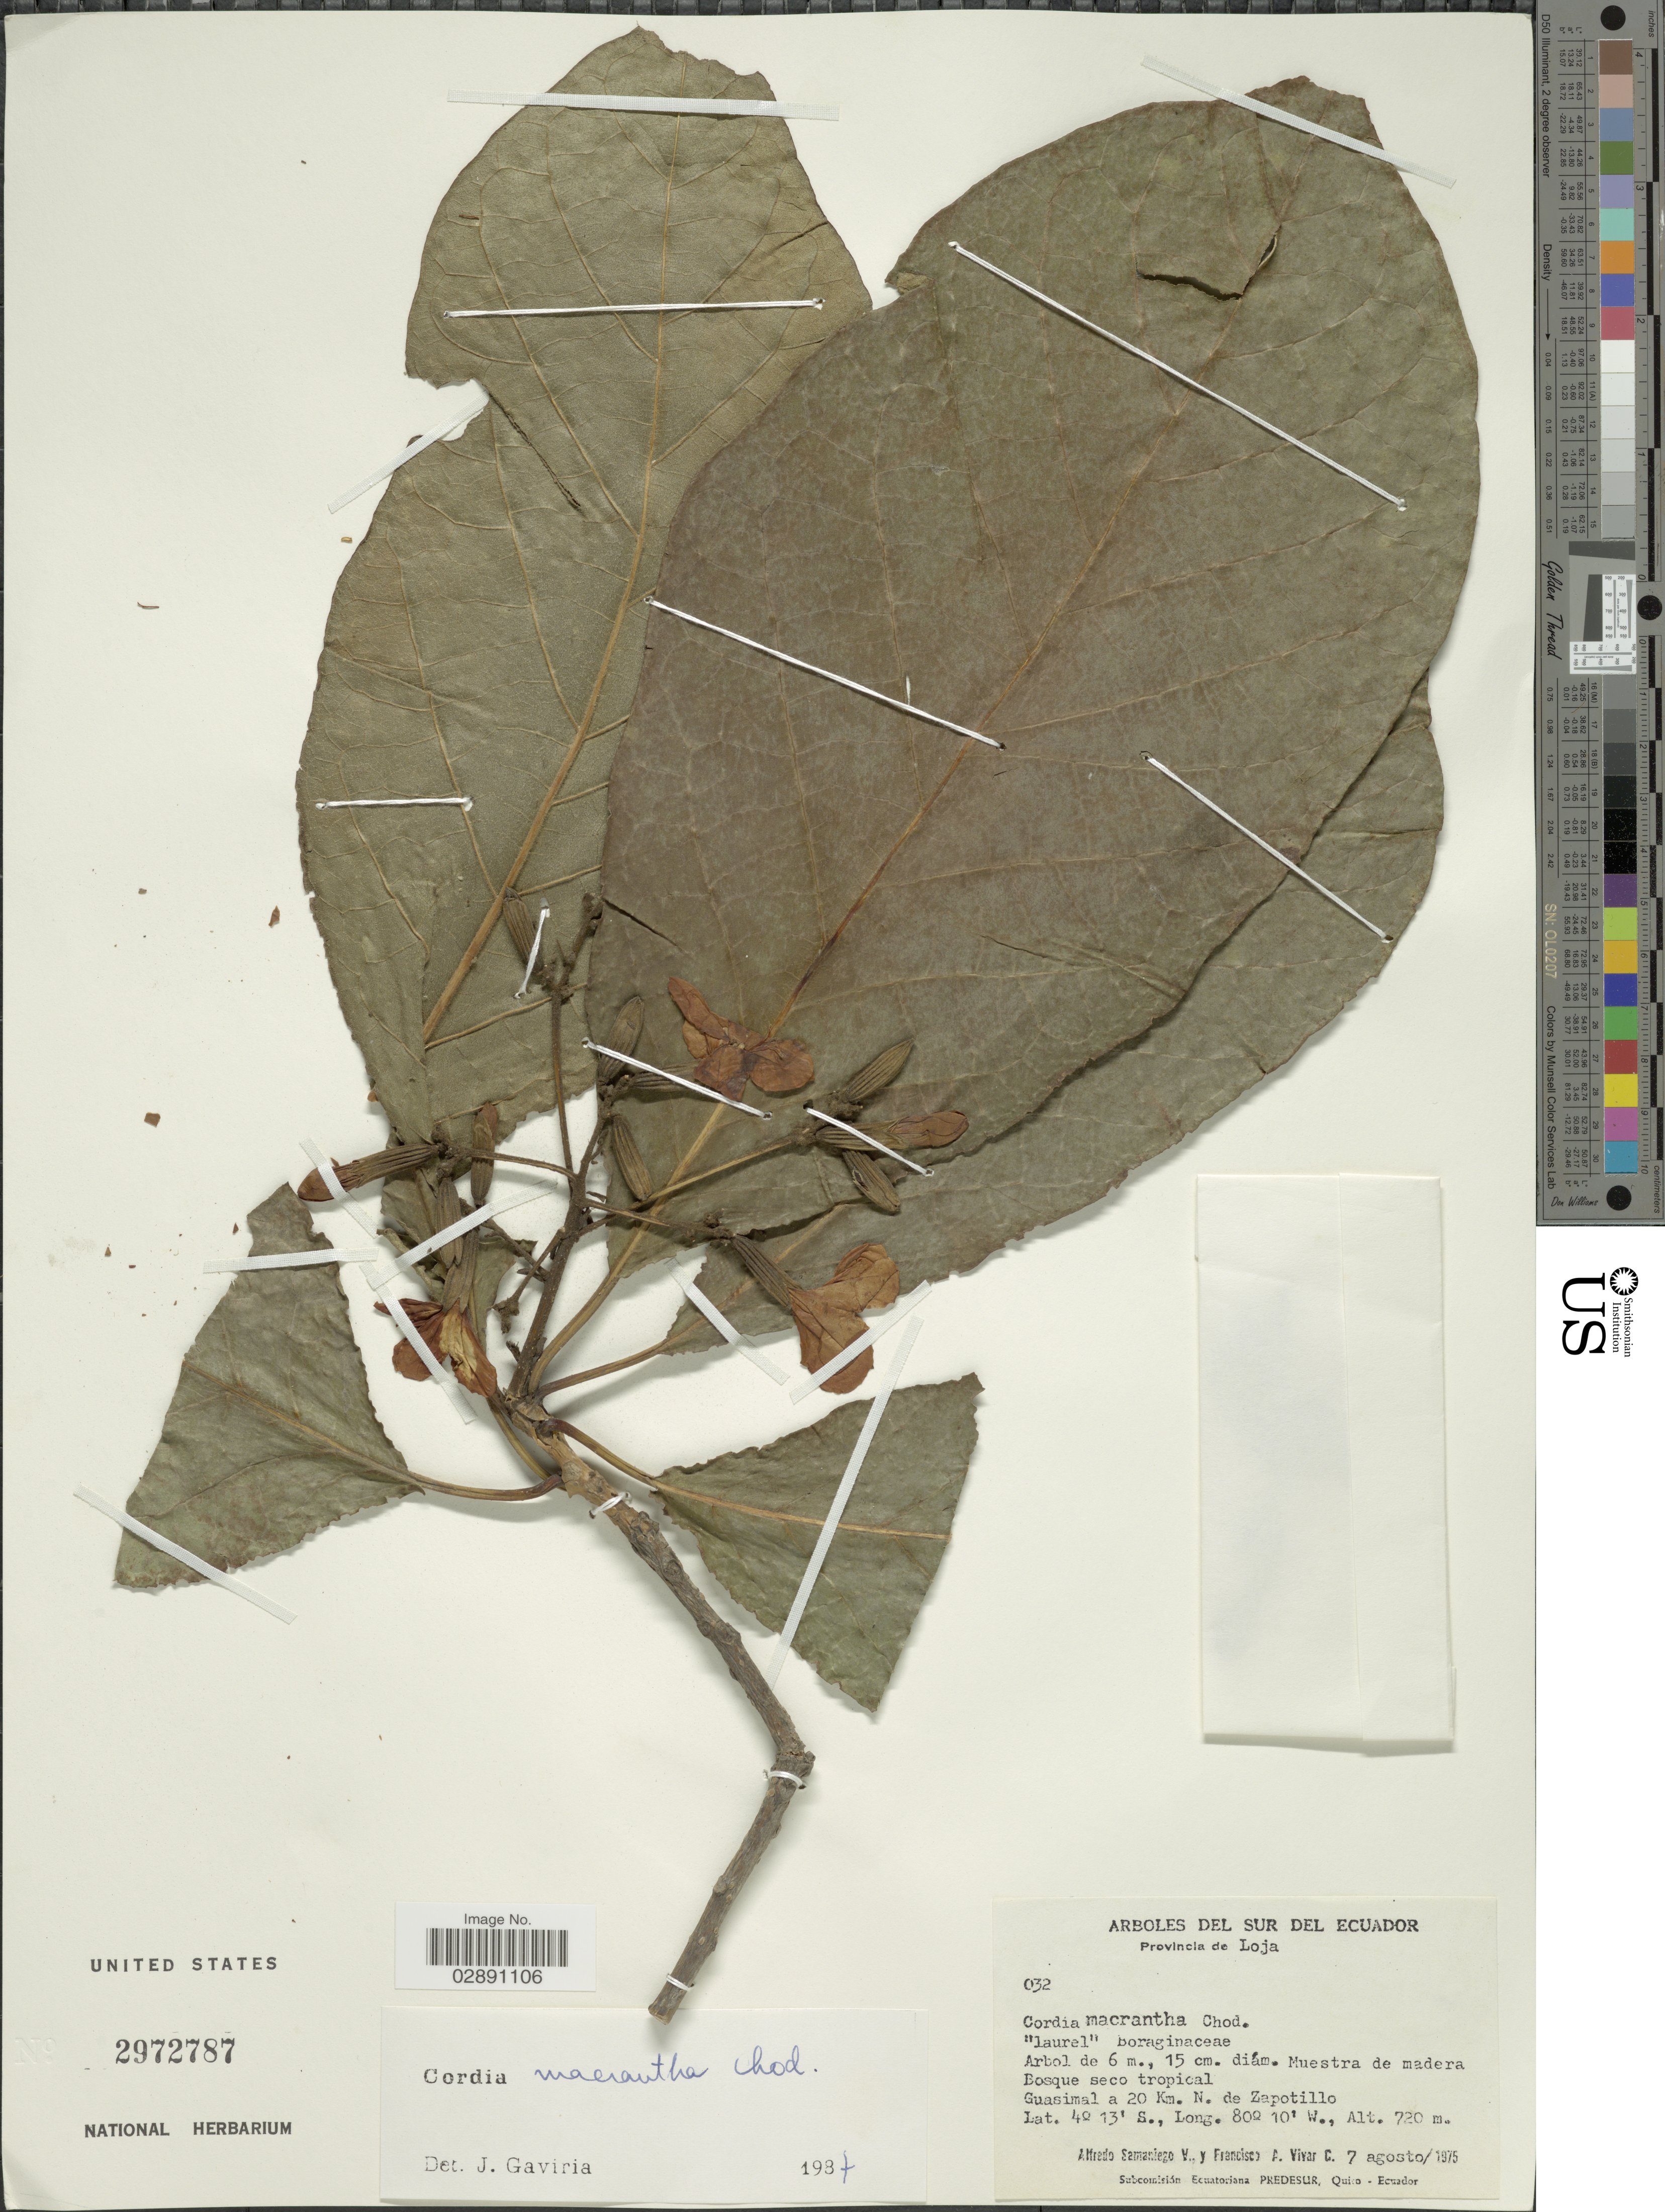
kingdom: Plantae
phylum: Tracheophyta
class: Magnoliopsida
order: Boraginales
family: Cordiaceae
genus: Cordia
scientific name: Cordia macrantha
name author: S.F. Blake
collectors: A. V. Samaniego & F. A. Vivar C.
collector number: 032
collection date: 1975-08-07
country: Ecuador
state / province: Loja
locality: Guasimal a 20 Km. N. de Zapotillo.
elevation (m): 720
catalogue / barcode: US 2972787